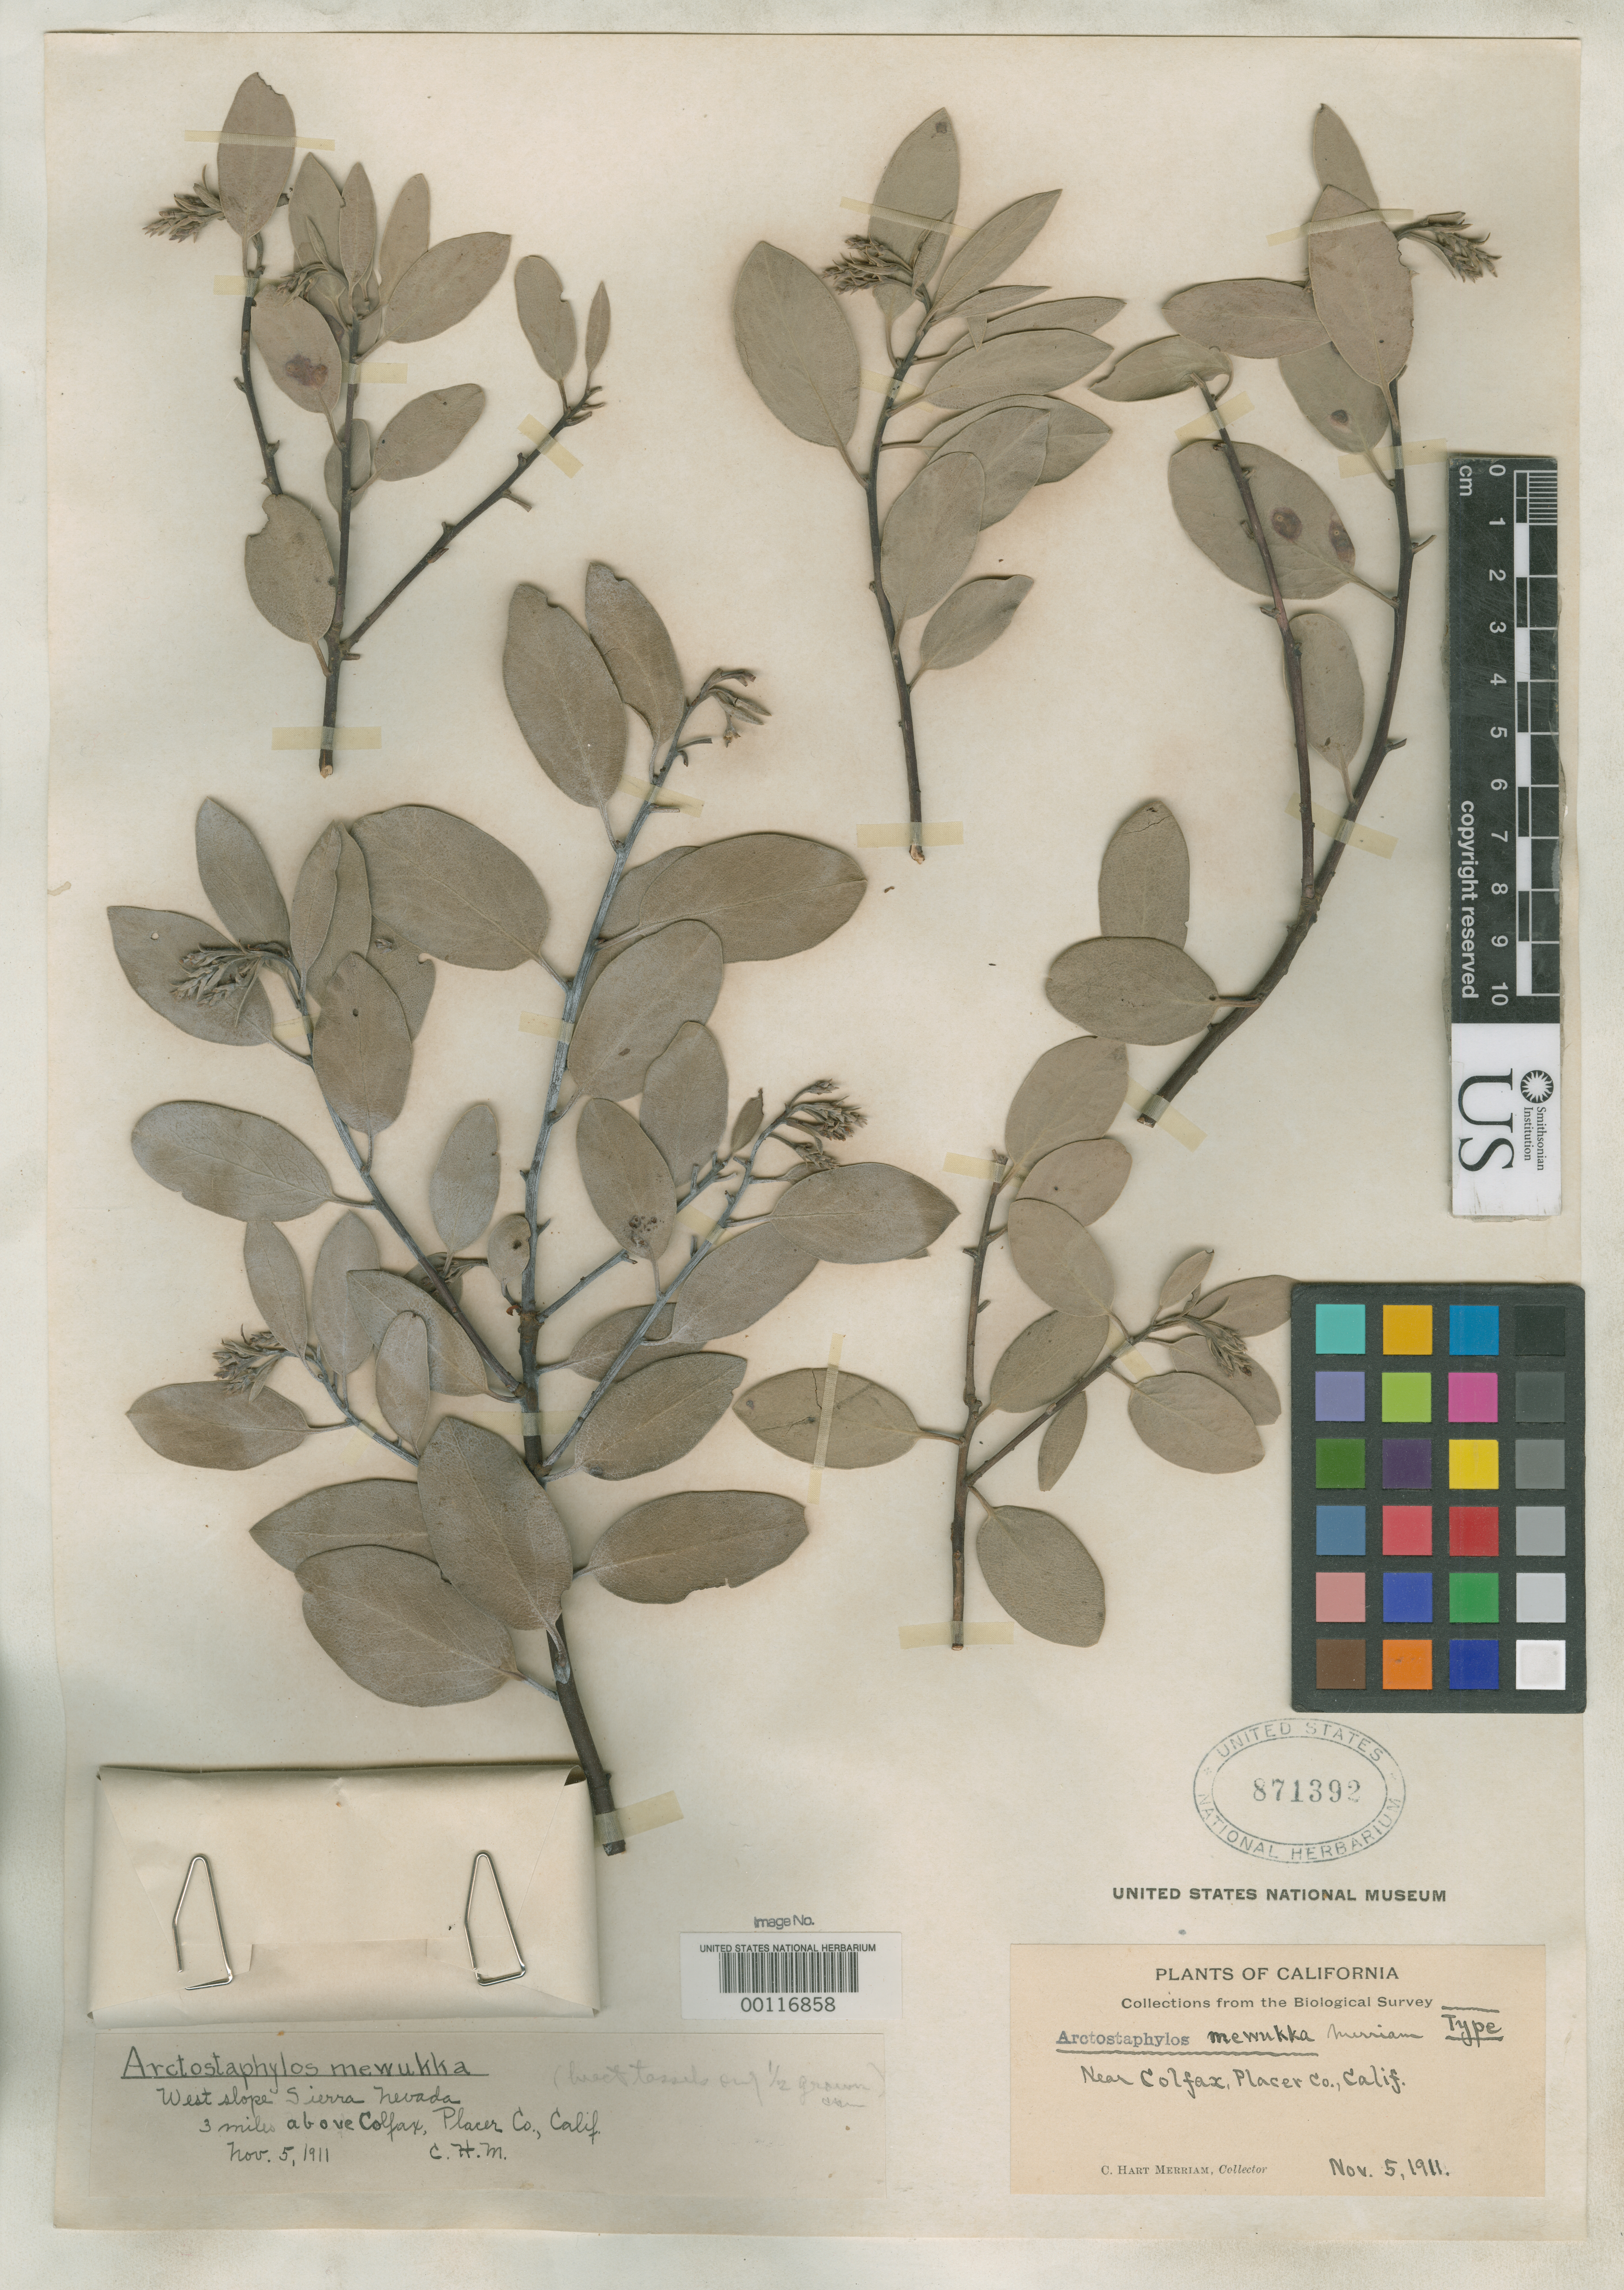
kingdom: Plantae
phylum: Tracheophyta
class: Magnoliopsida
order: Ericales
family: Ericaceae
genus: Arctostaphylos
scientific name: Arctostaphylos mewukka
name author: Merriam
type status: Holotype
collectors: C. Merriam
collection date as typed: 05 Nov 1911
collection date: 1911-11-05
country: United States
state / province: California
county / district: Placer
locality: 3 mi above Colfax on ridge between American and Bear rivers.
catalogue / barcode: US 871392